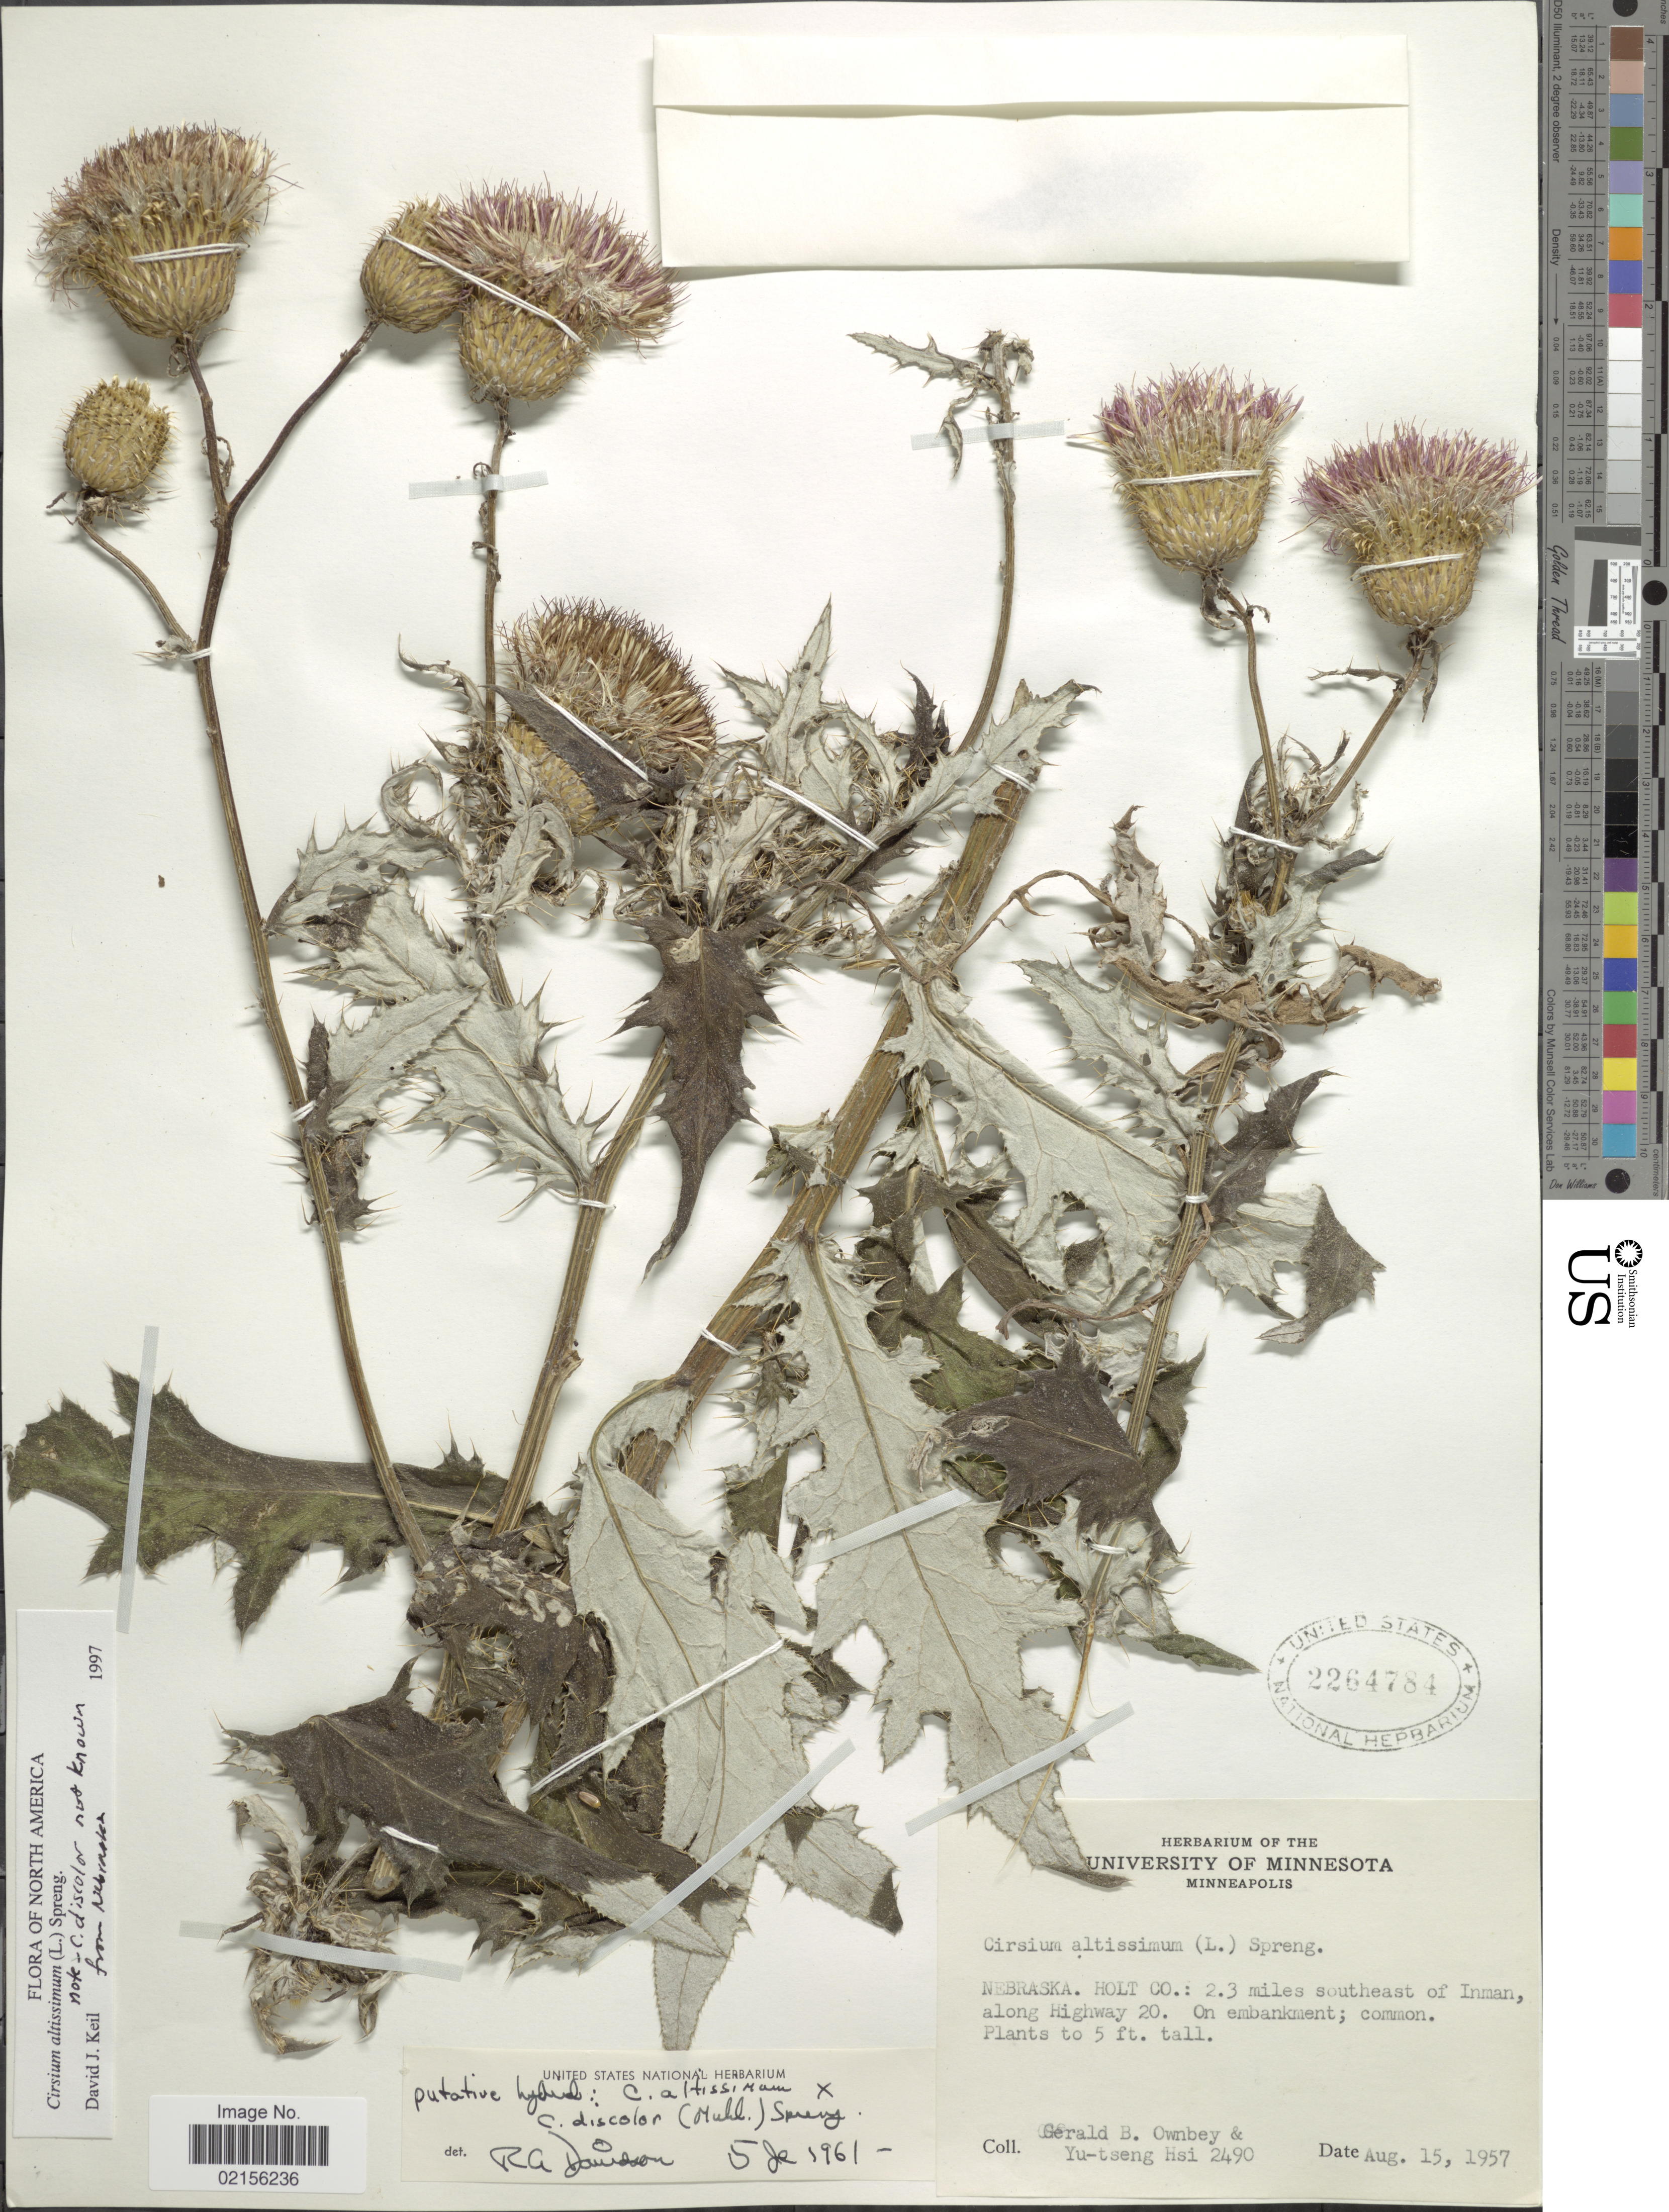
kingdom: Plantae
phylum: Tracheophyta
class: Magnoliopsida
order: Asterales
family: Asteraceae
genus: Cirsium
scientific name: Cirsium altissimum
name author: (L.) Spreng.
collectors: G. B. Ownbey & Y. Hsi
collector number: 2490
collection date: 1957-08-15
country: United States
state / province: Nebraska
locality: Holt Co.: 2.3 miles southwast of Inman, along Highway 20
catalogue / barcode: US 2264784